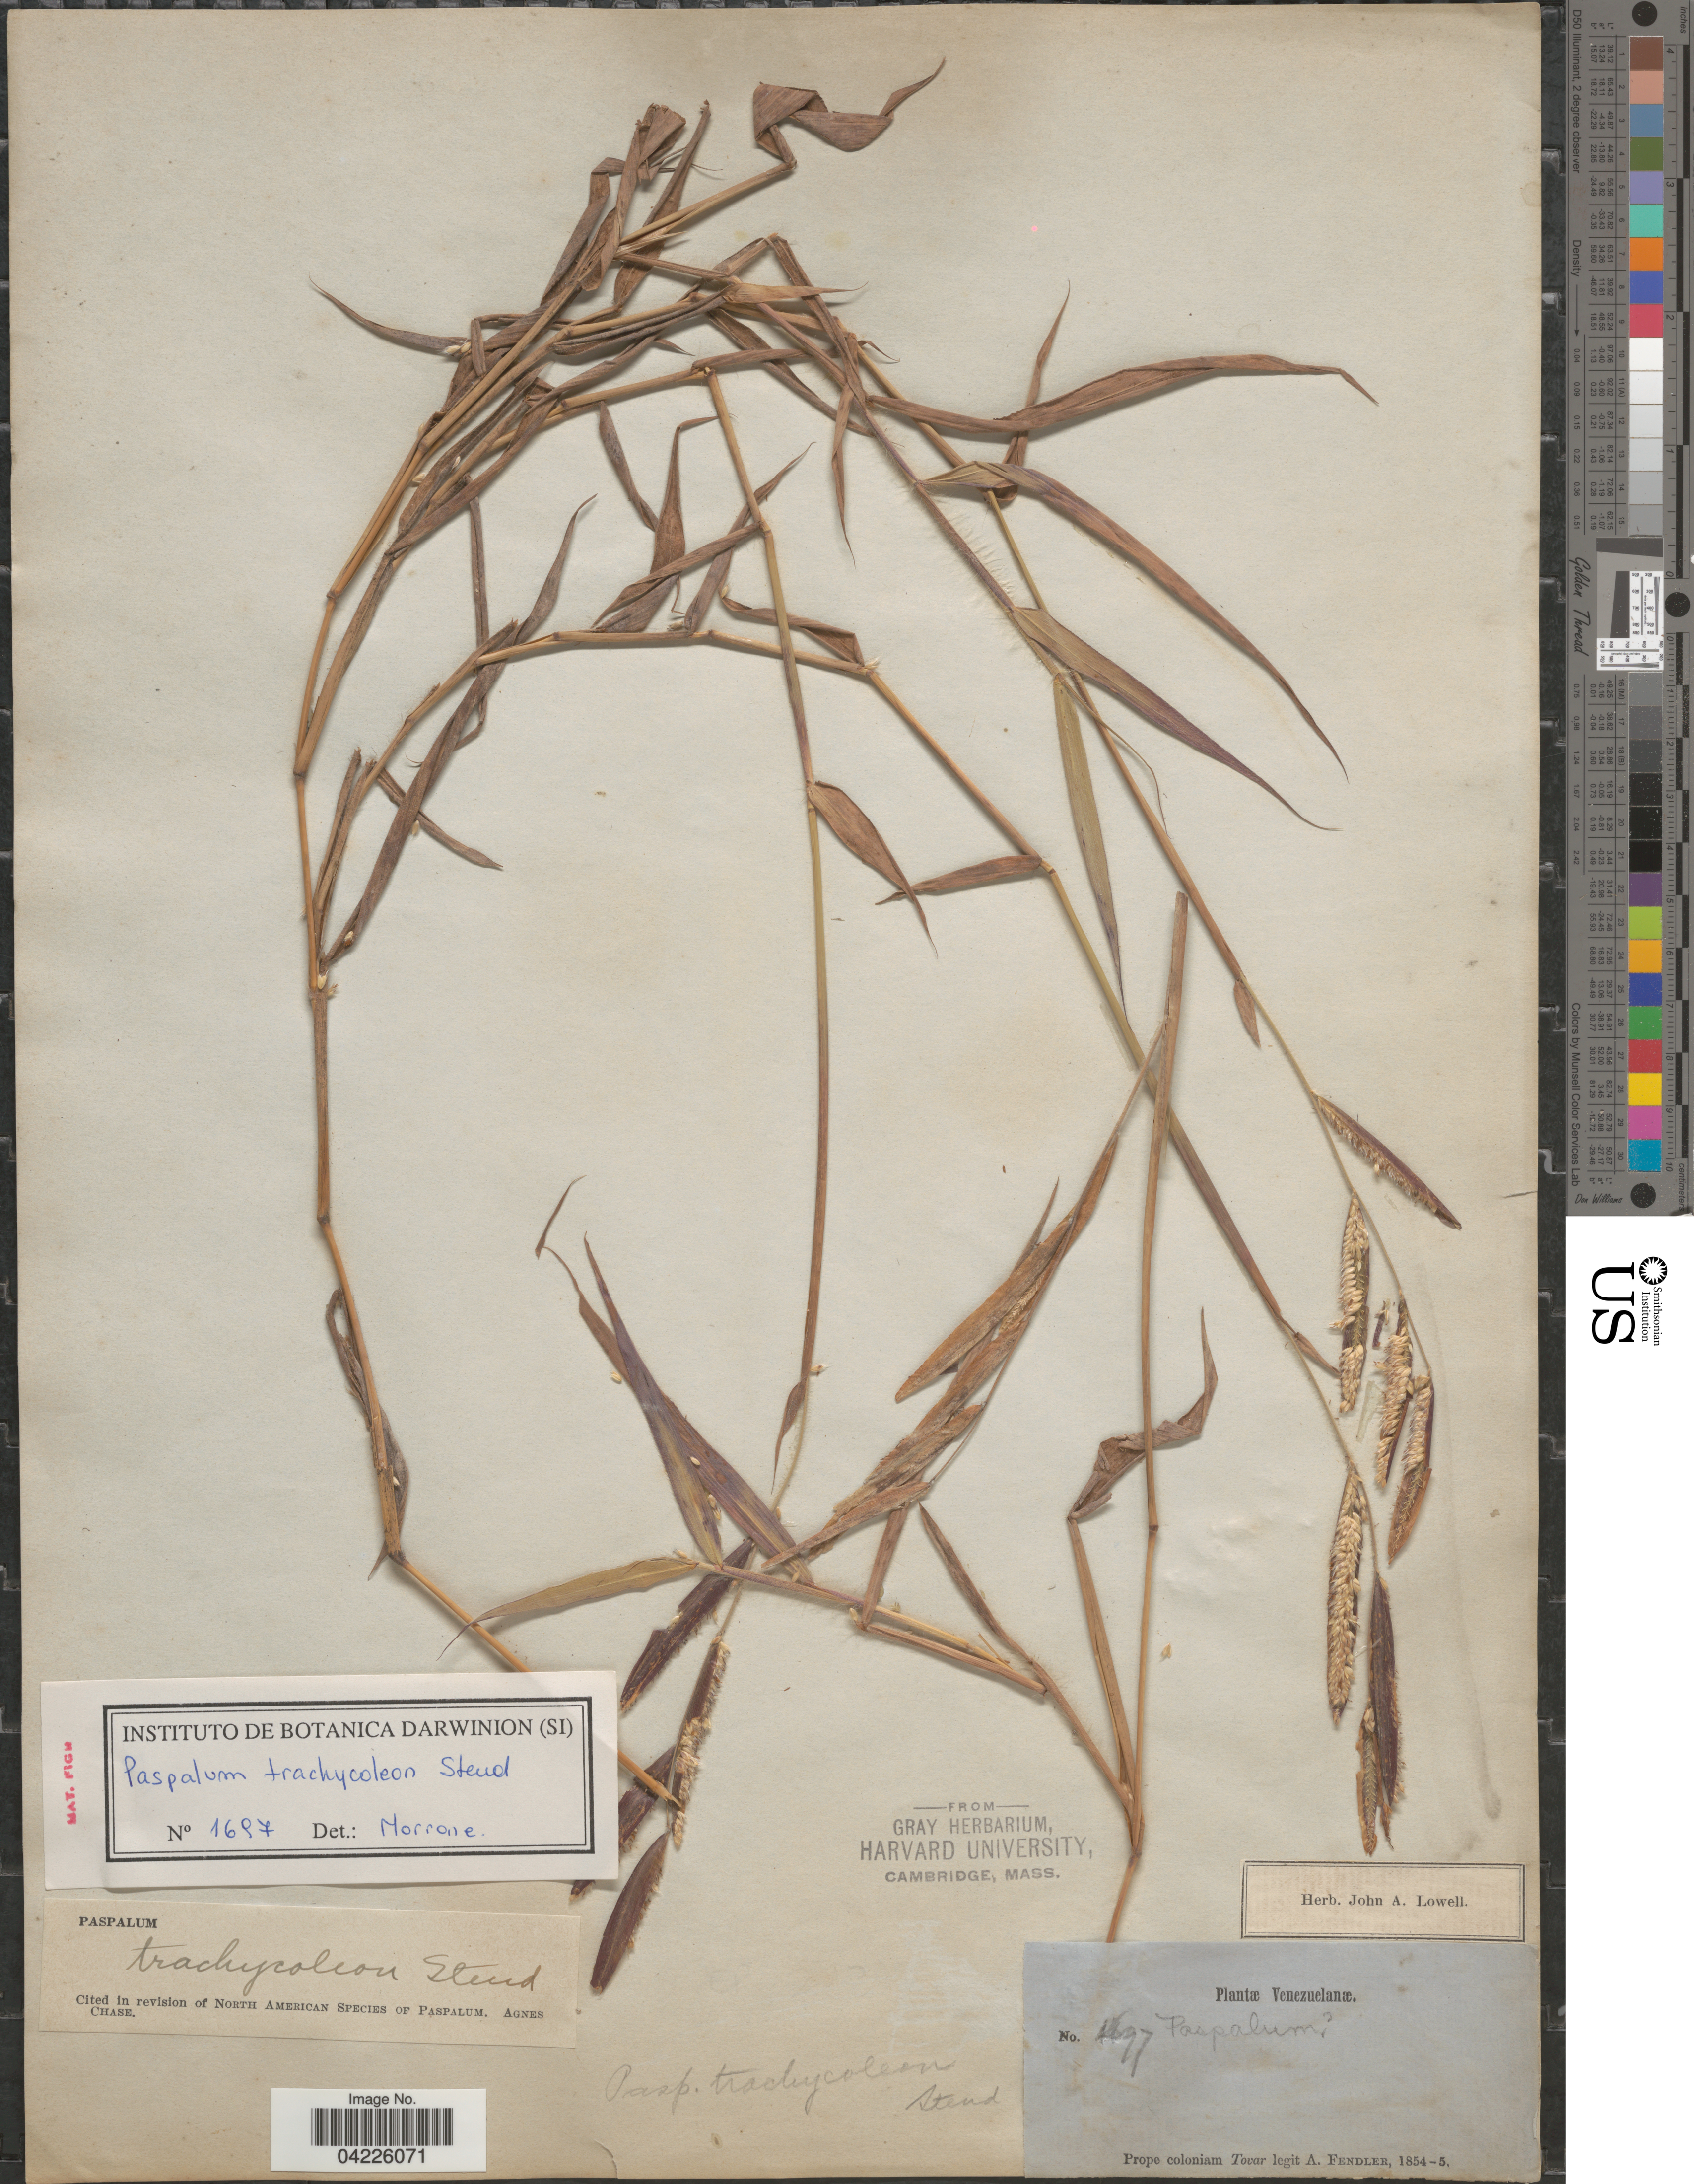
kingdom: Plantae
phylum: Tracheophyta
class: Liliopsida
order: Poales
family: Poaceae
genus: Paspalum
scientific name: Paspalum trachycoleon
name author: Steud.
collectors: A. Fendler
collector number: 1697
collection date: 1854/1855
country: Venezuela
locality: Prope coloniam Tovar.